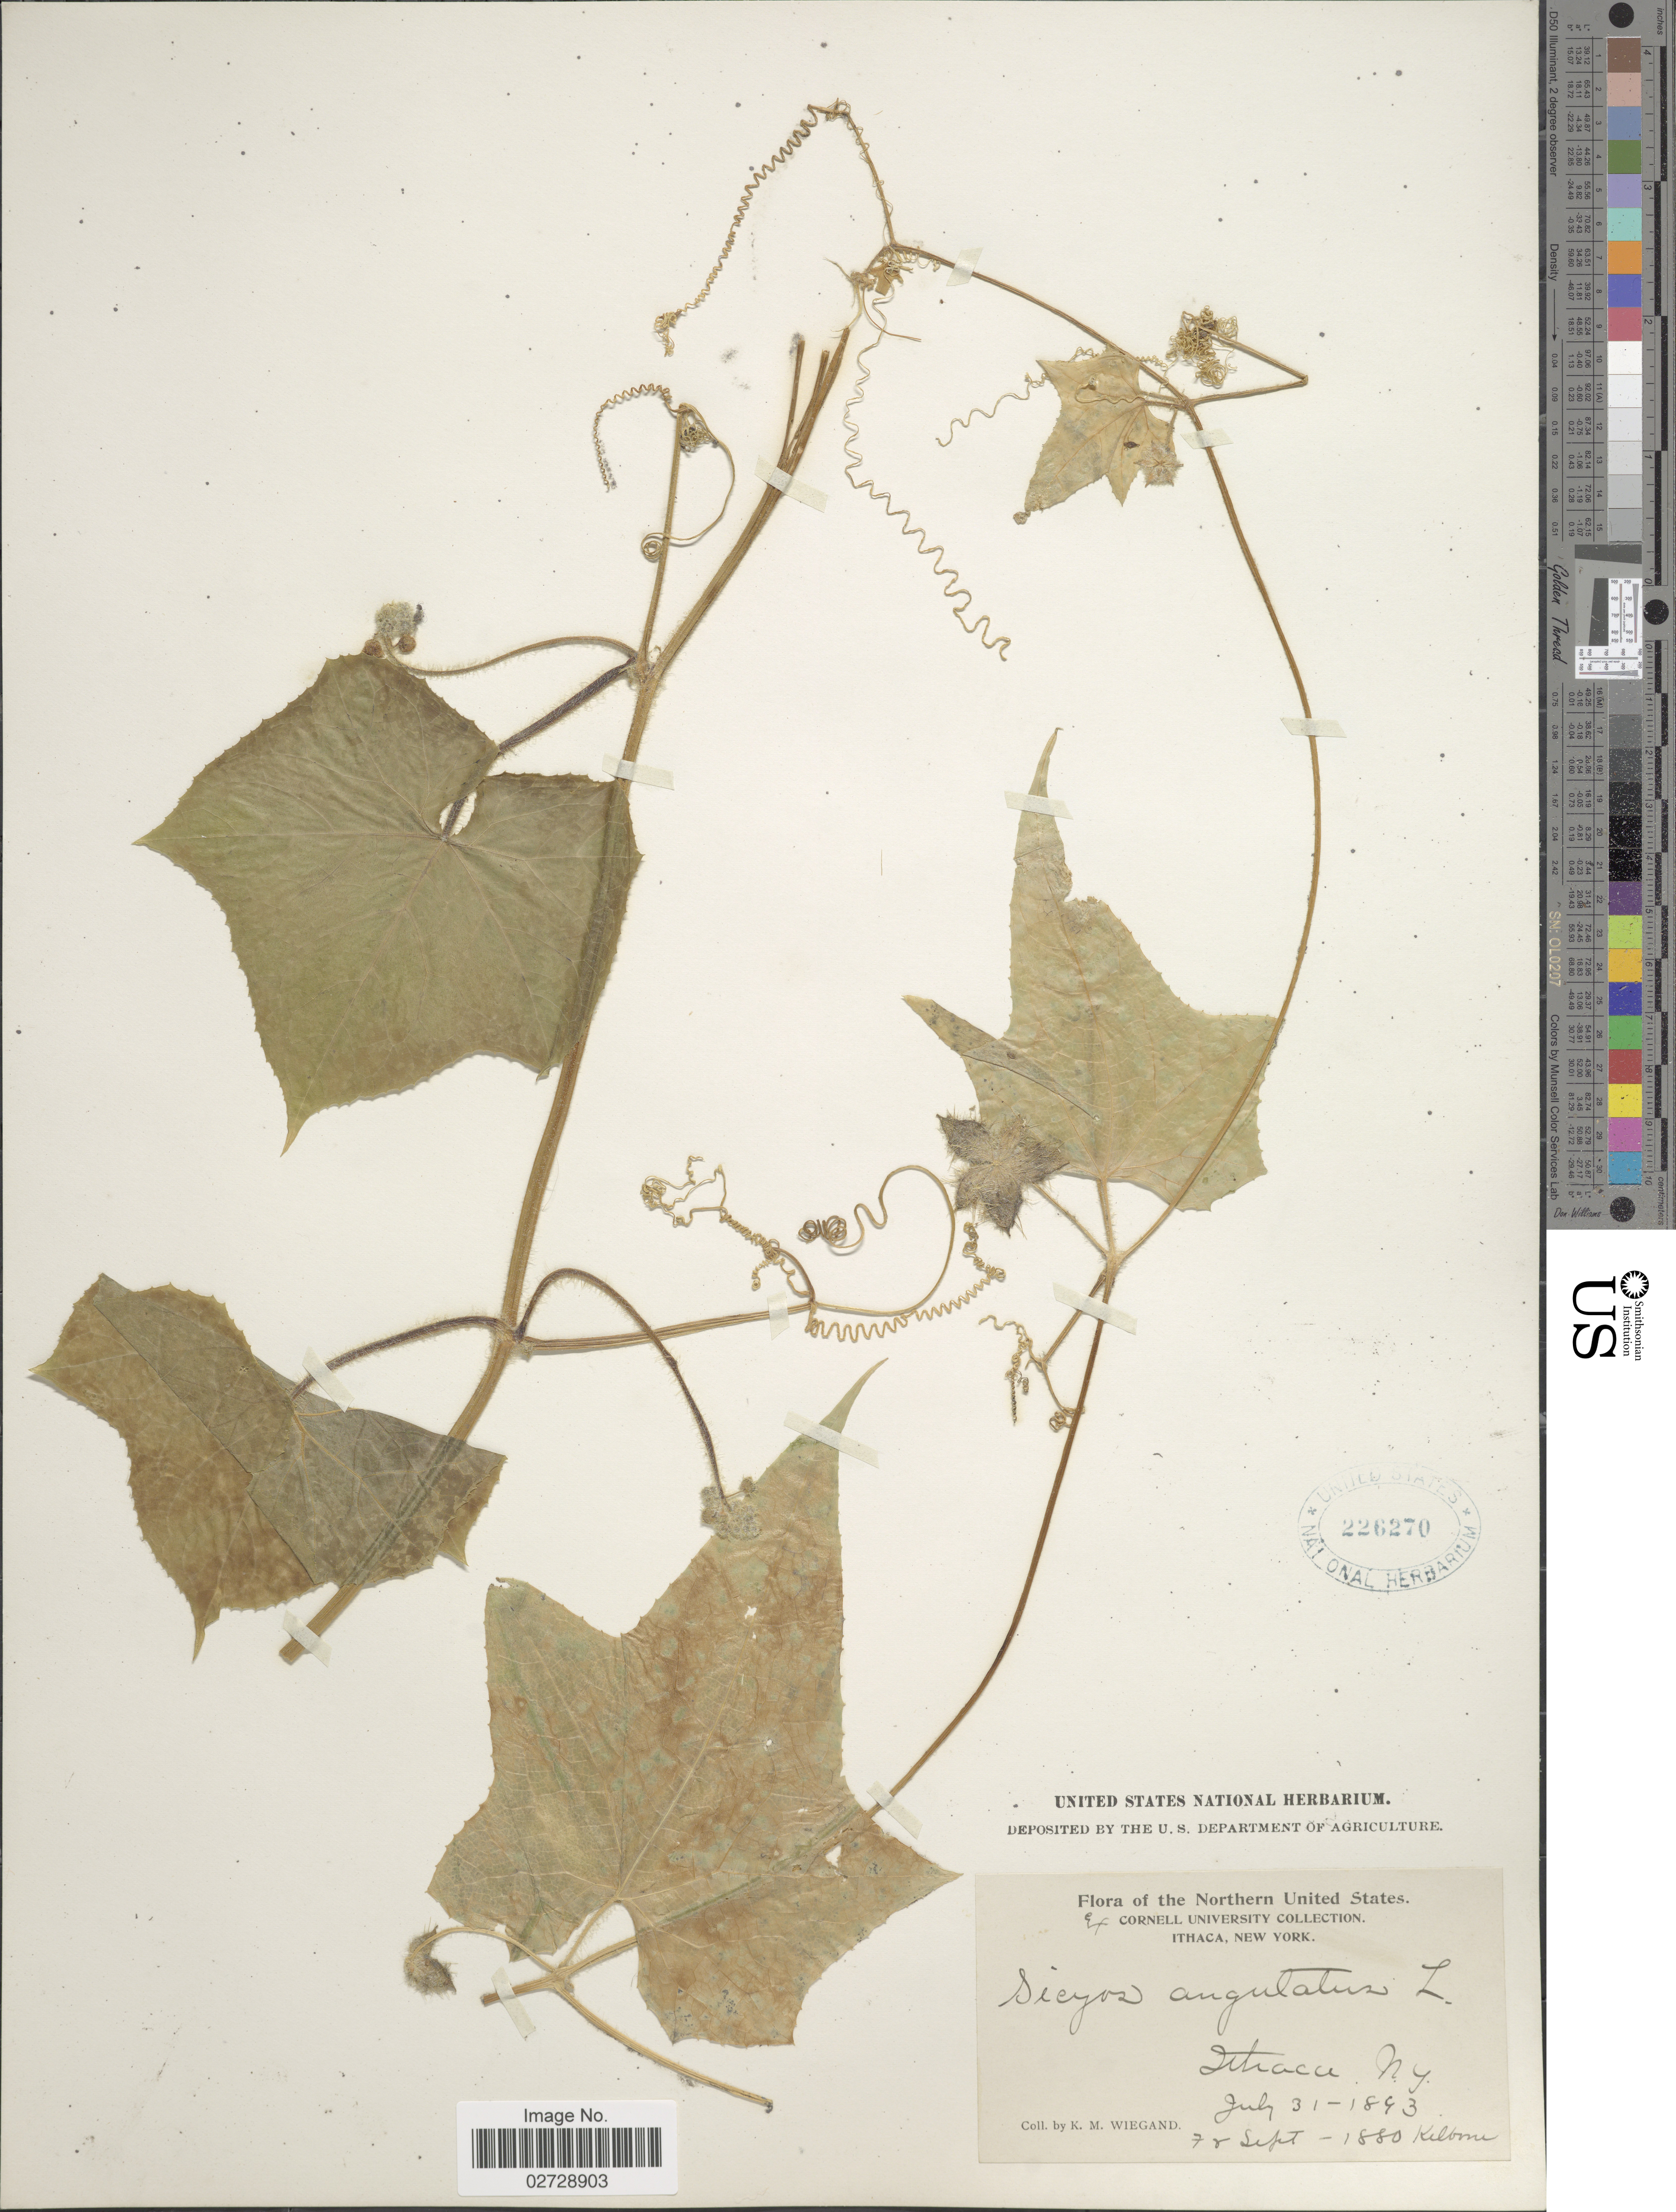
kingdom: Plantae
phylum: Tracheophyta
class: Magnoliopsida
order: Cucurbitales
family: Cucurbitaceae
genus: Sicyos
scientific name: Sicyos angulatus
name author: L.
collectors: K. M. Wiegand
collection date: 1893-07-31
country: United States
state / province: New York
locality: The Northern United States, Ithaca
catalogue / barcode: US 226270